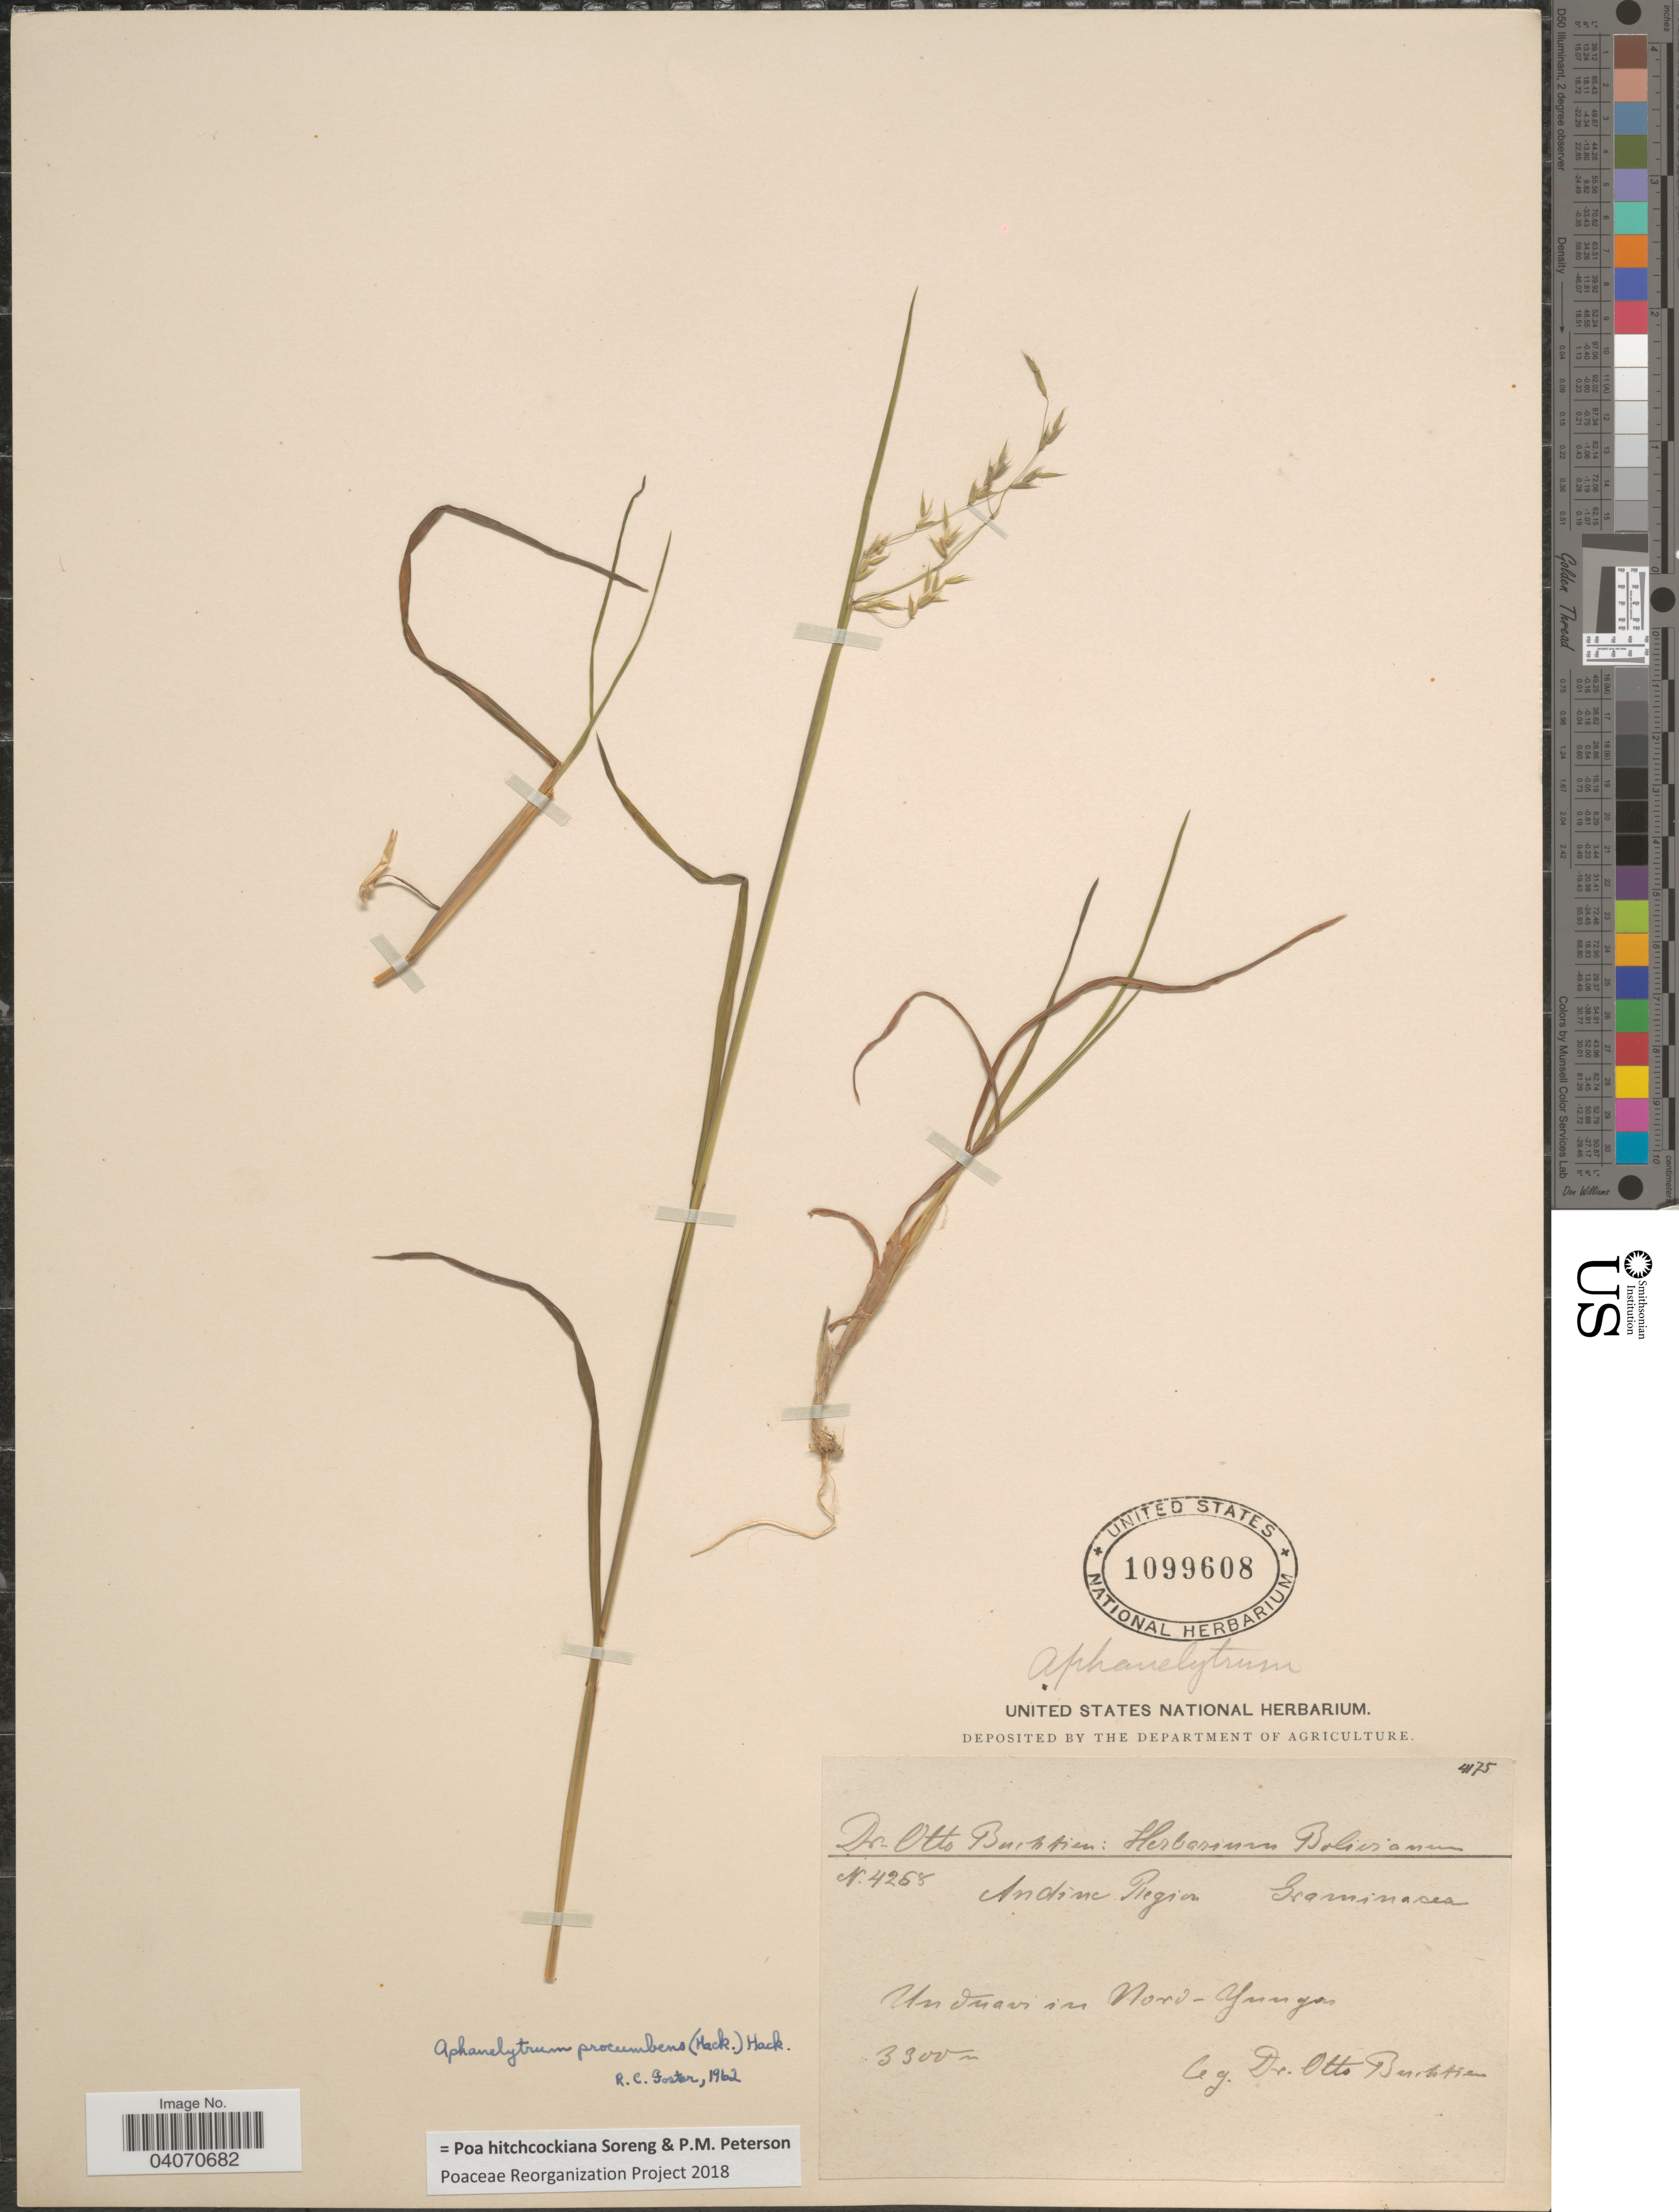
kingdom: Plantae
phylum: Tracheophyta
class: Liliopsida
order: Poales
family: Poaceae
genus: Poa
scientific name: Poa hitchcockiana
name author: Soreng & P.M. Peterson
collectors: O. Buchtien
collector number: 4258*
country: Bolivia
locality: Andine Region. Unduavi in Nord-Yungas.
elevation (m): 3300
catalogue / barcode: US 1099608